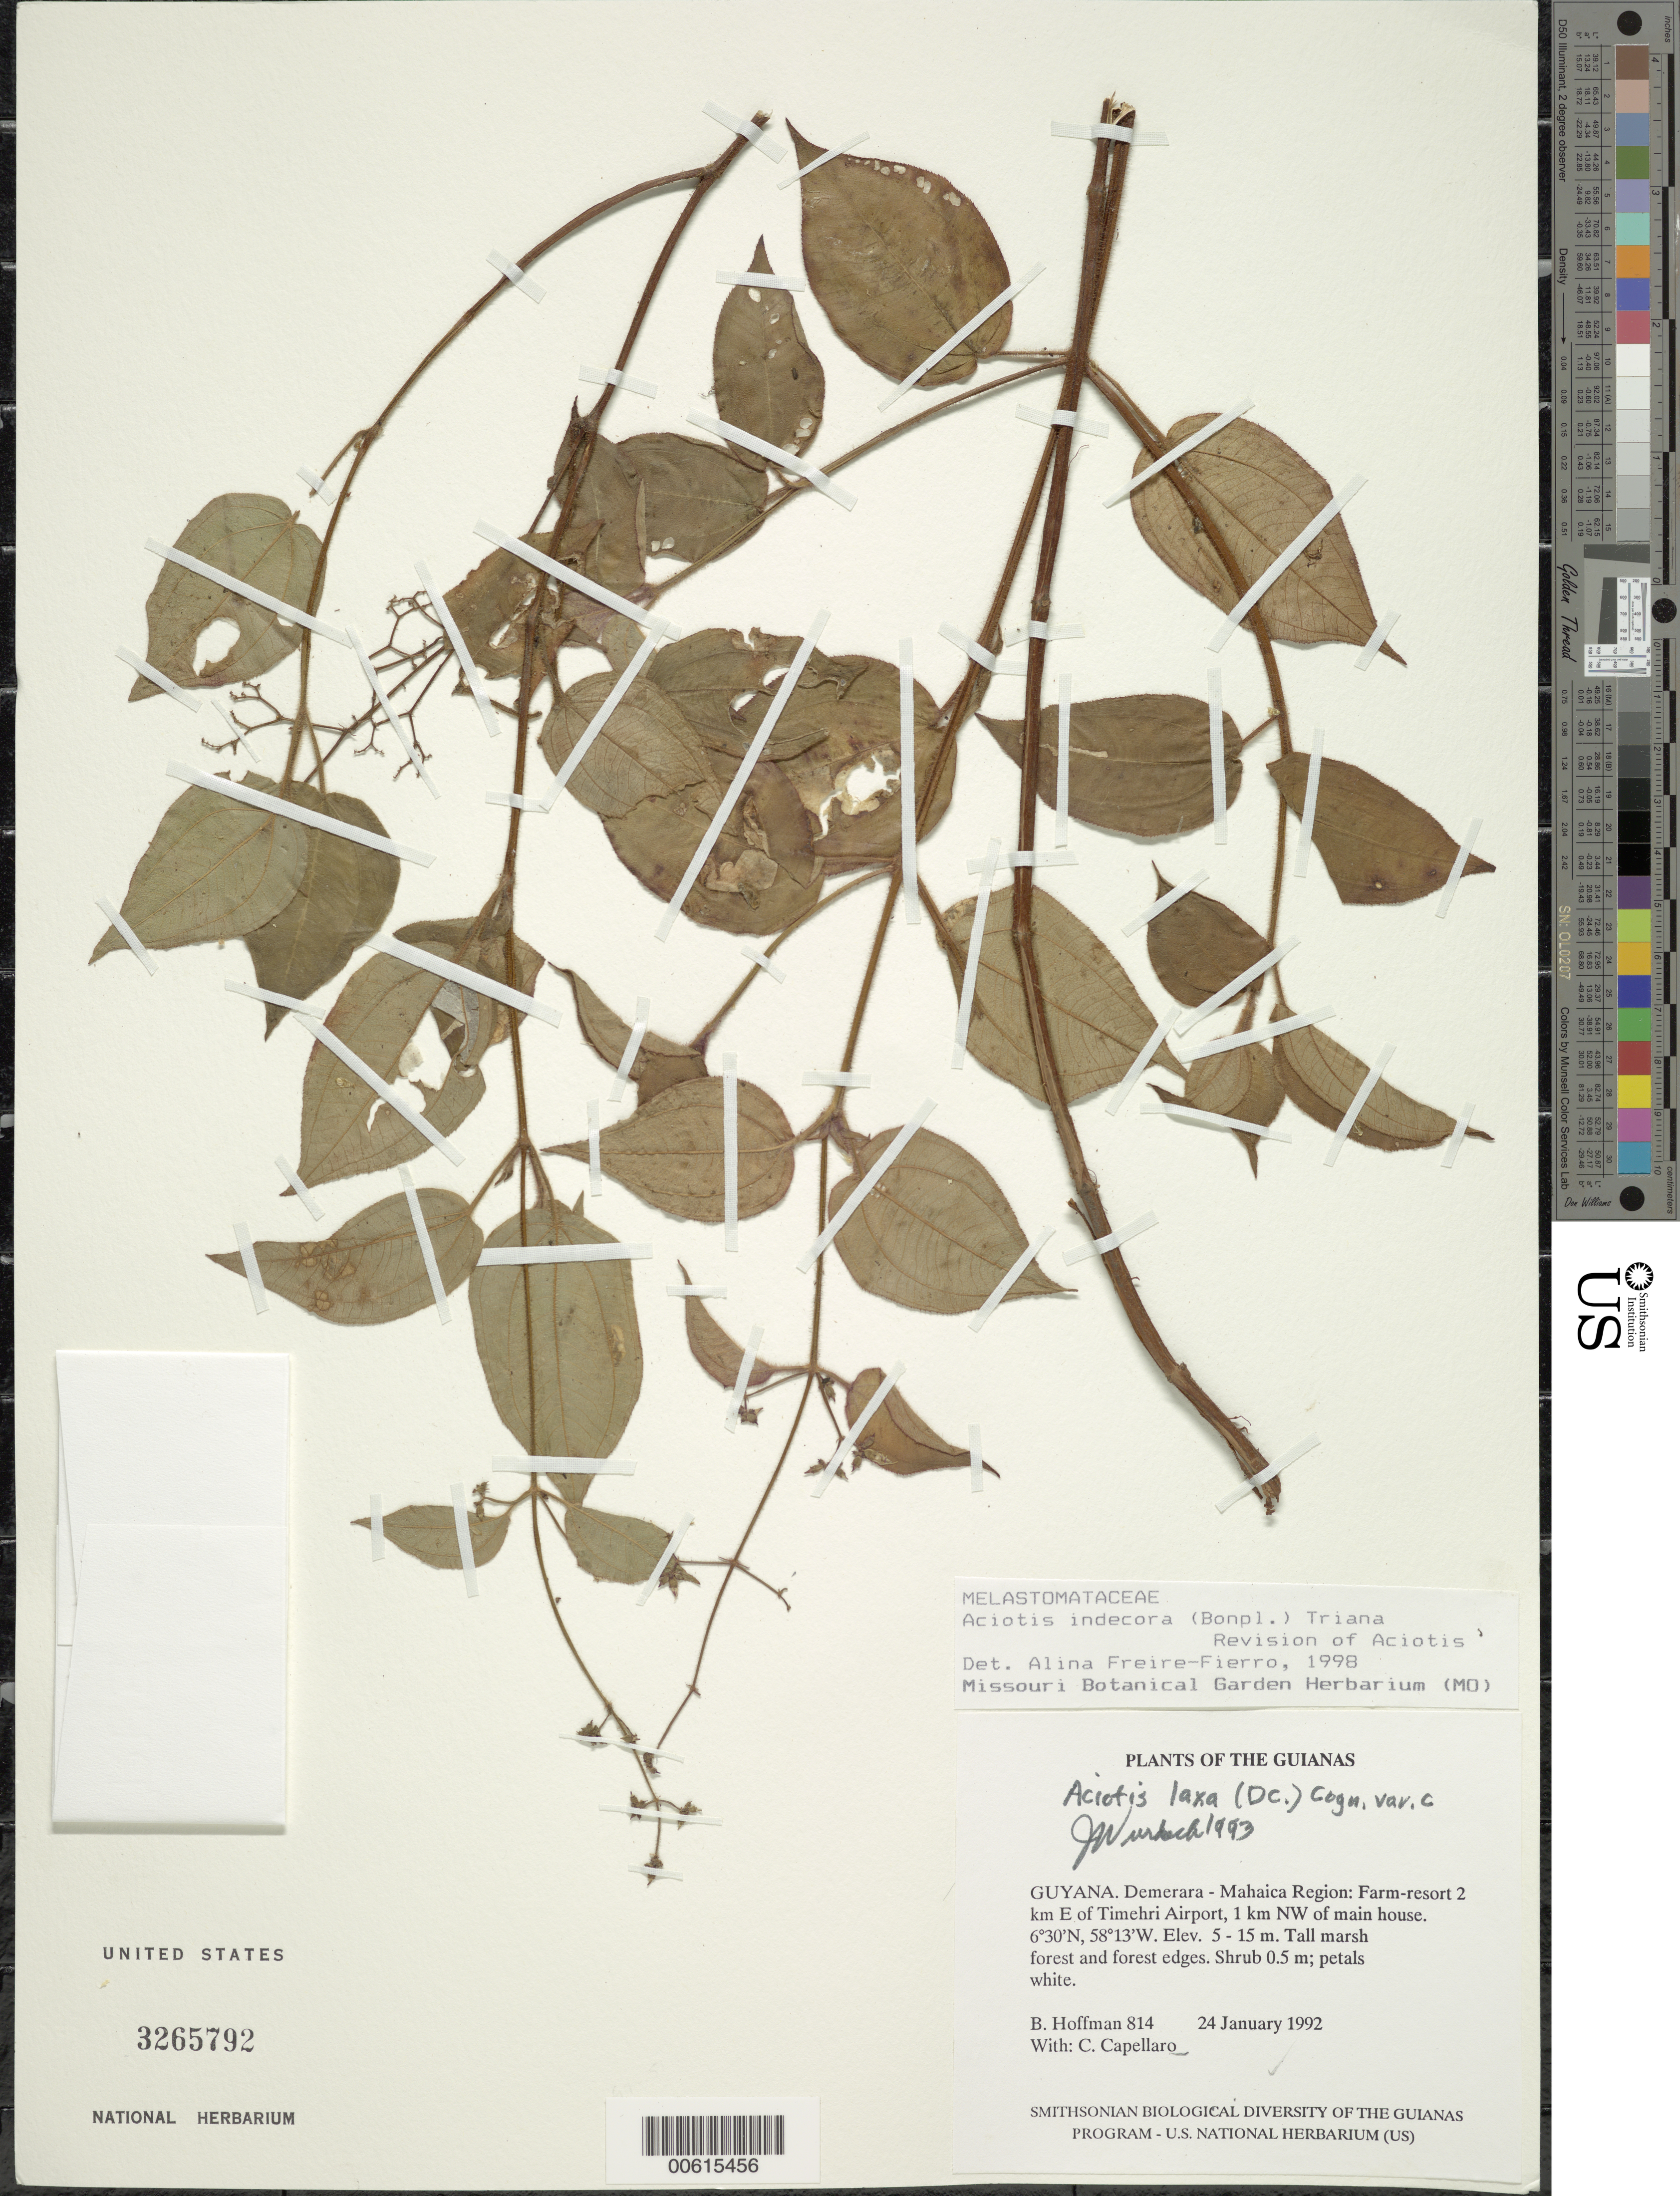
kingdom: Plantae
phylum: Tracheophyta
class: Magnoliopsida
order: Myrtales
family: Melastomataceae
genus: Aciotis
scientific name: Aciotis laxa var. C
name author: (DC.) Cogn.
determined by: Wurdack, John J., (US), US (UNITED STATES)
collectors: B. Hoffman & C. Capellaro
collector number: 814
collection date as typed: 24 January 1992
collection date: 1992-01-24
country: Guyana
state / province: Demerara-Mahaica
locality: Farm-resort 2 km E of Timehri Airport, 1 km NW of main house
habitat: Tall marsh forest and forest edges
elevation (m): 5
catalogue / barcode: US 3265792